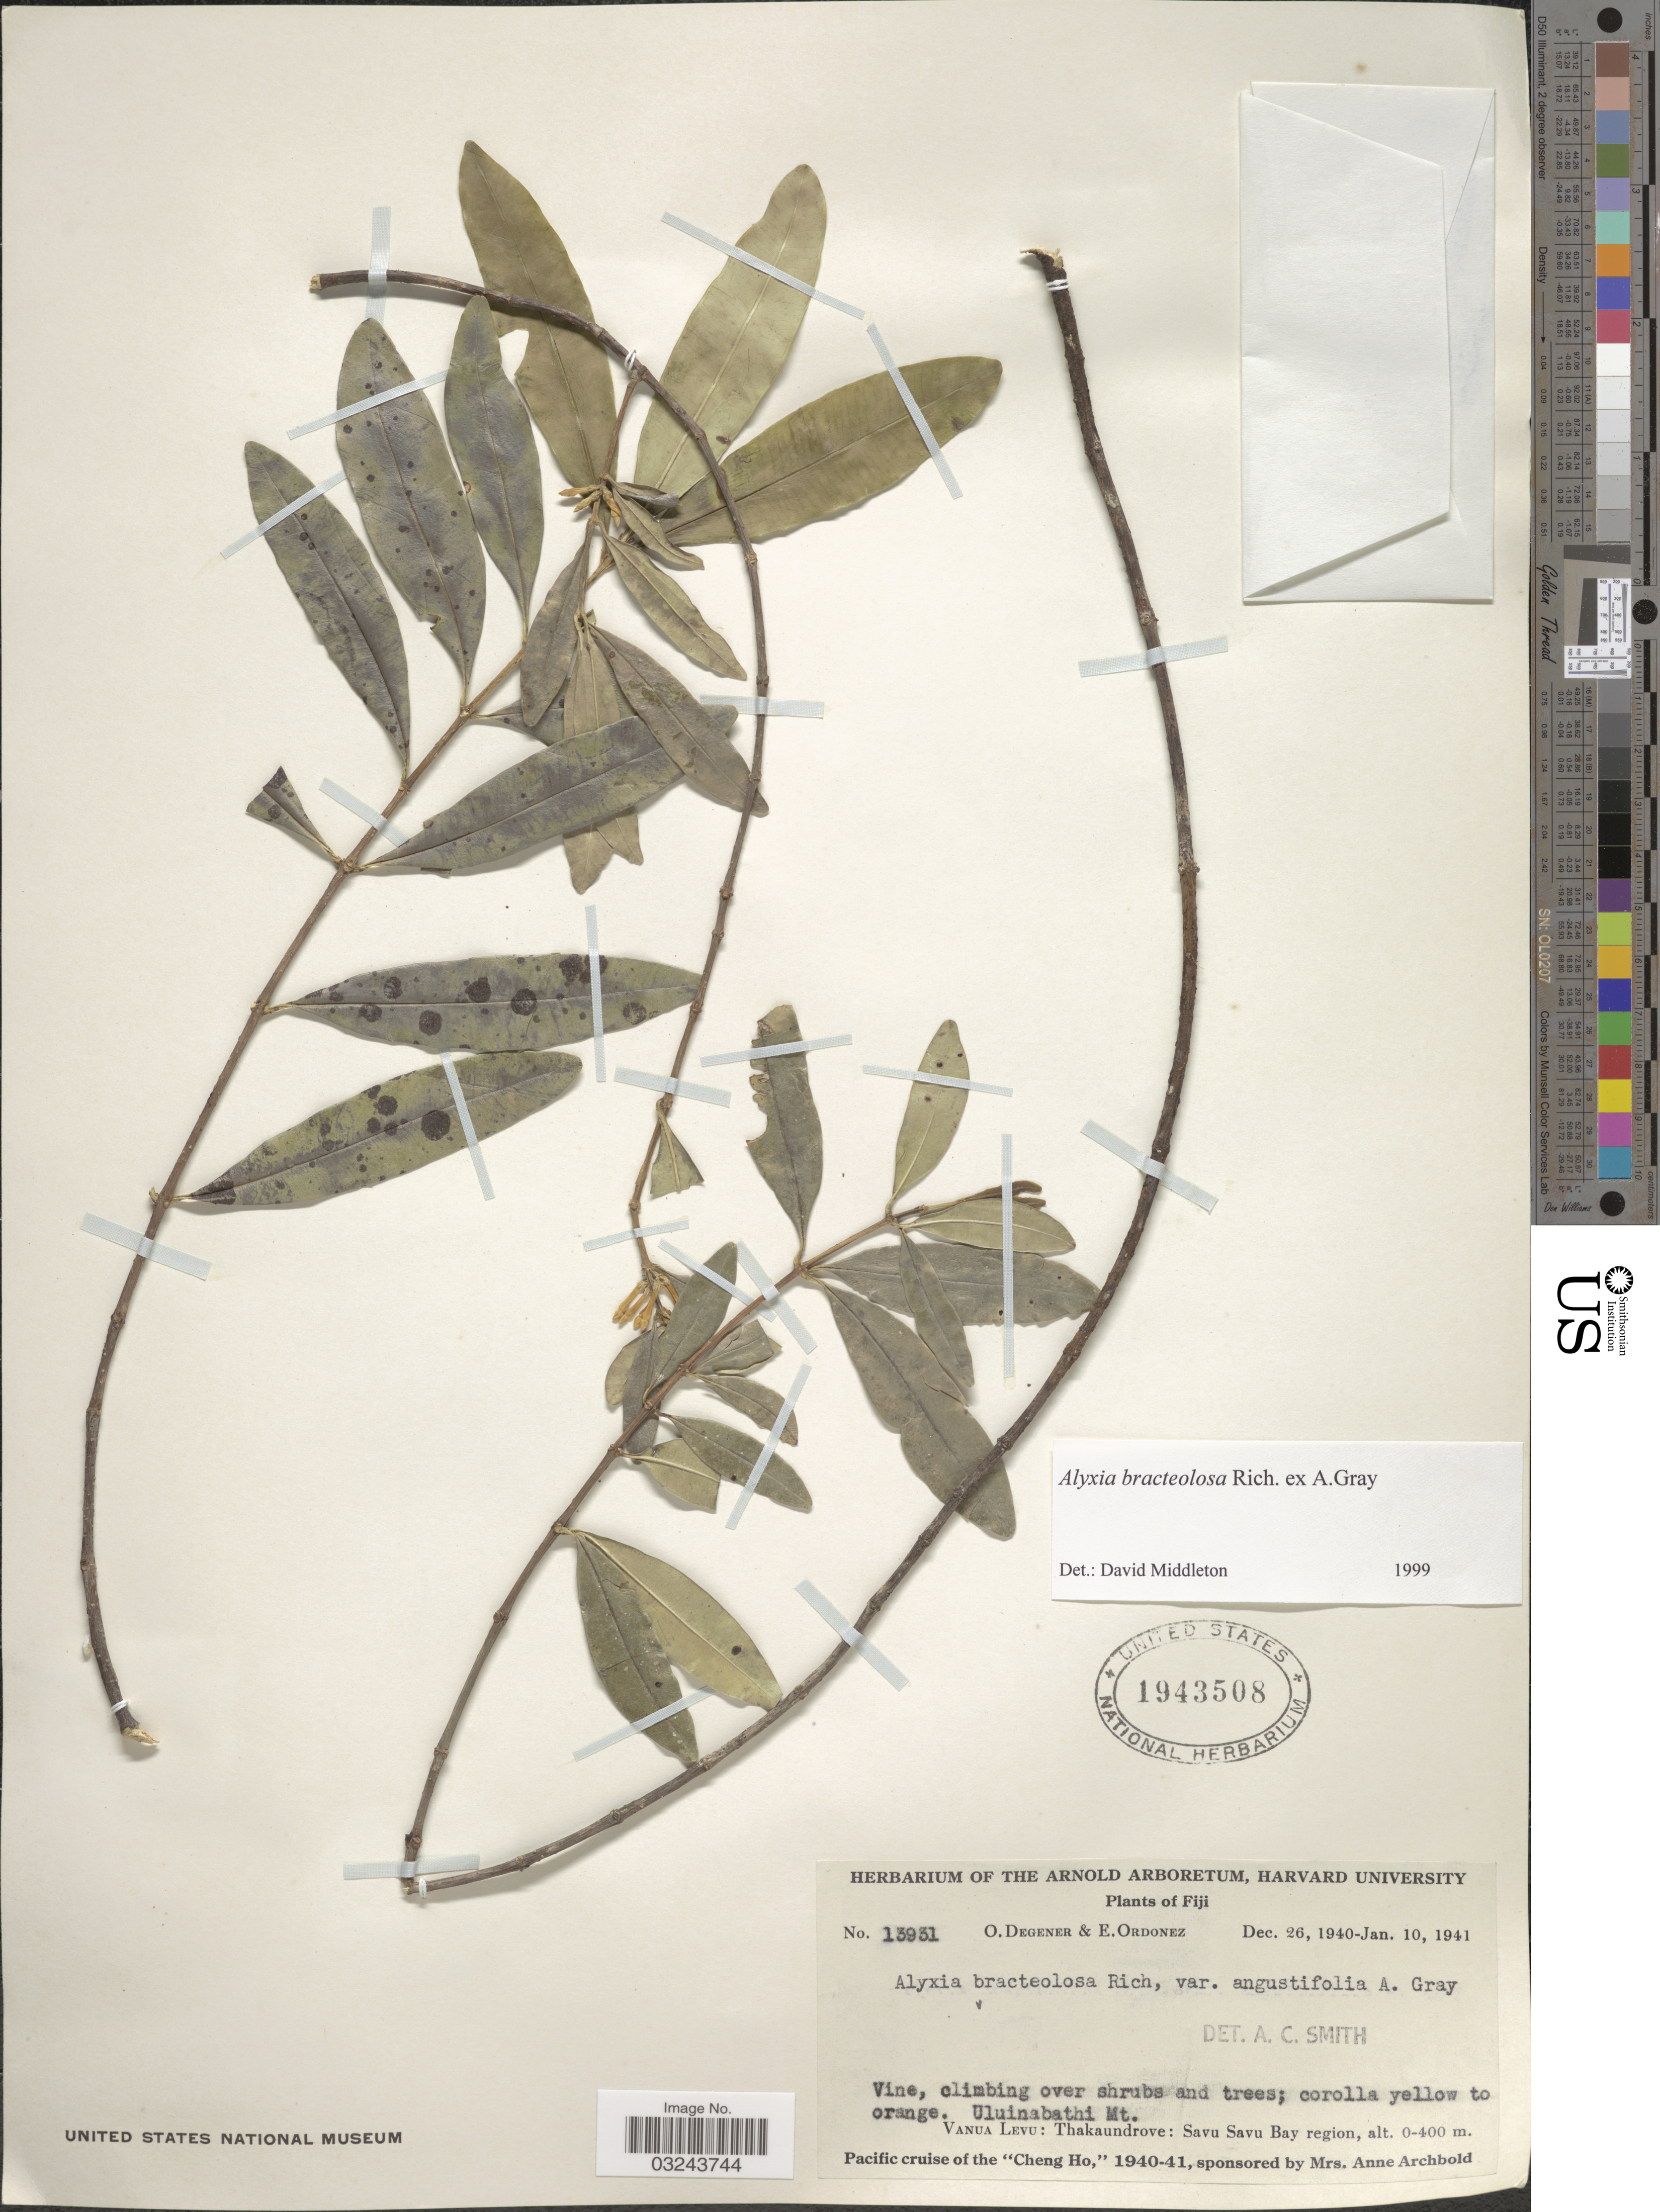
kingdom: Plantae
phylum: Tracheophyta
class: Magnoliopsida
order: Gentianales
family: Apocynaceae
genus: Alyxia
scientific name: Alyxia bracteolosa var. angustifolia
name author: A. Gray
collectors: O. Degener & E. Ordonez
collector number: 13931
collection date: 1940-12-26/1941-01-10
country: Fiji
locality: Uluinabathi Mt. Vanua Levu: Thakaundrove: Savu Savu Bay region.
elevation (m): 0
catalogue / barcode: US 1943508